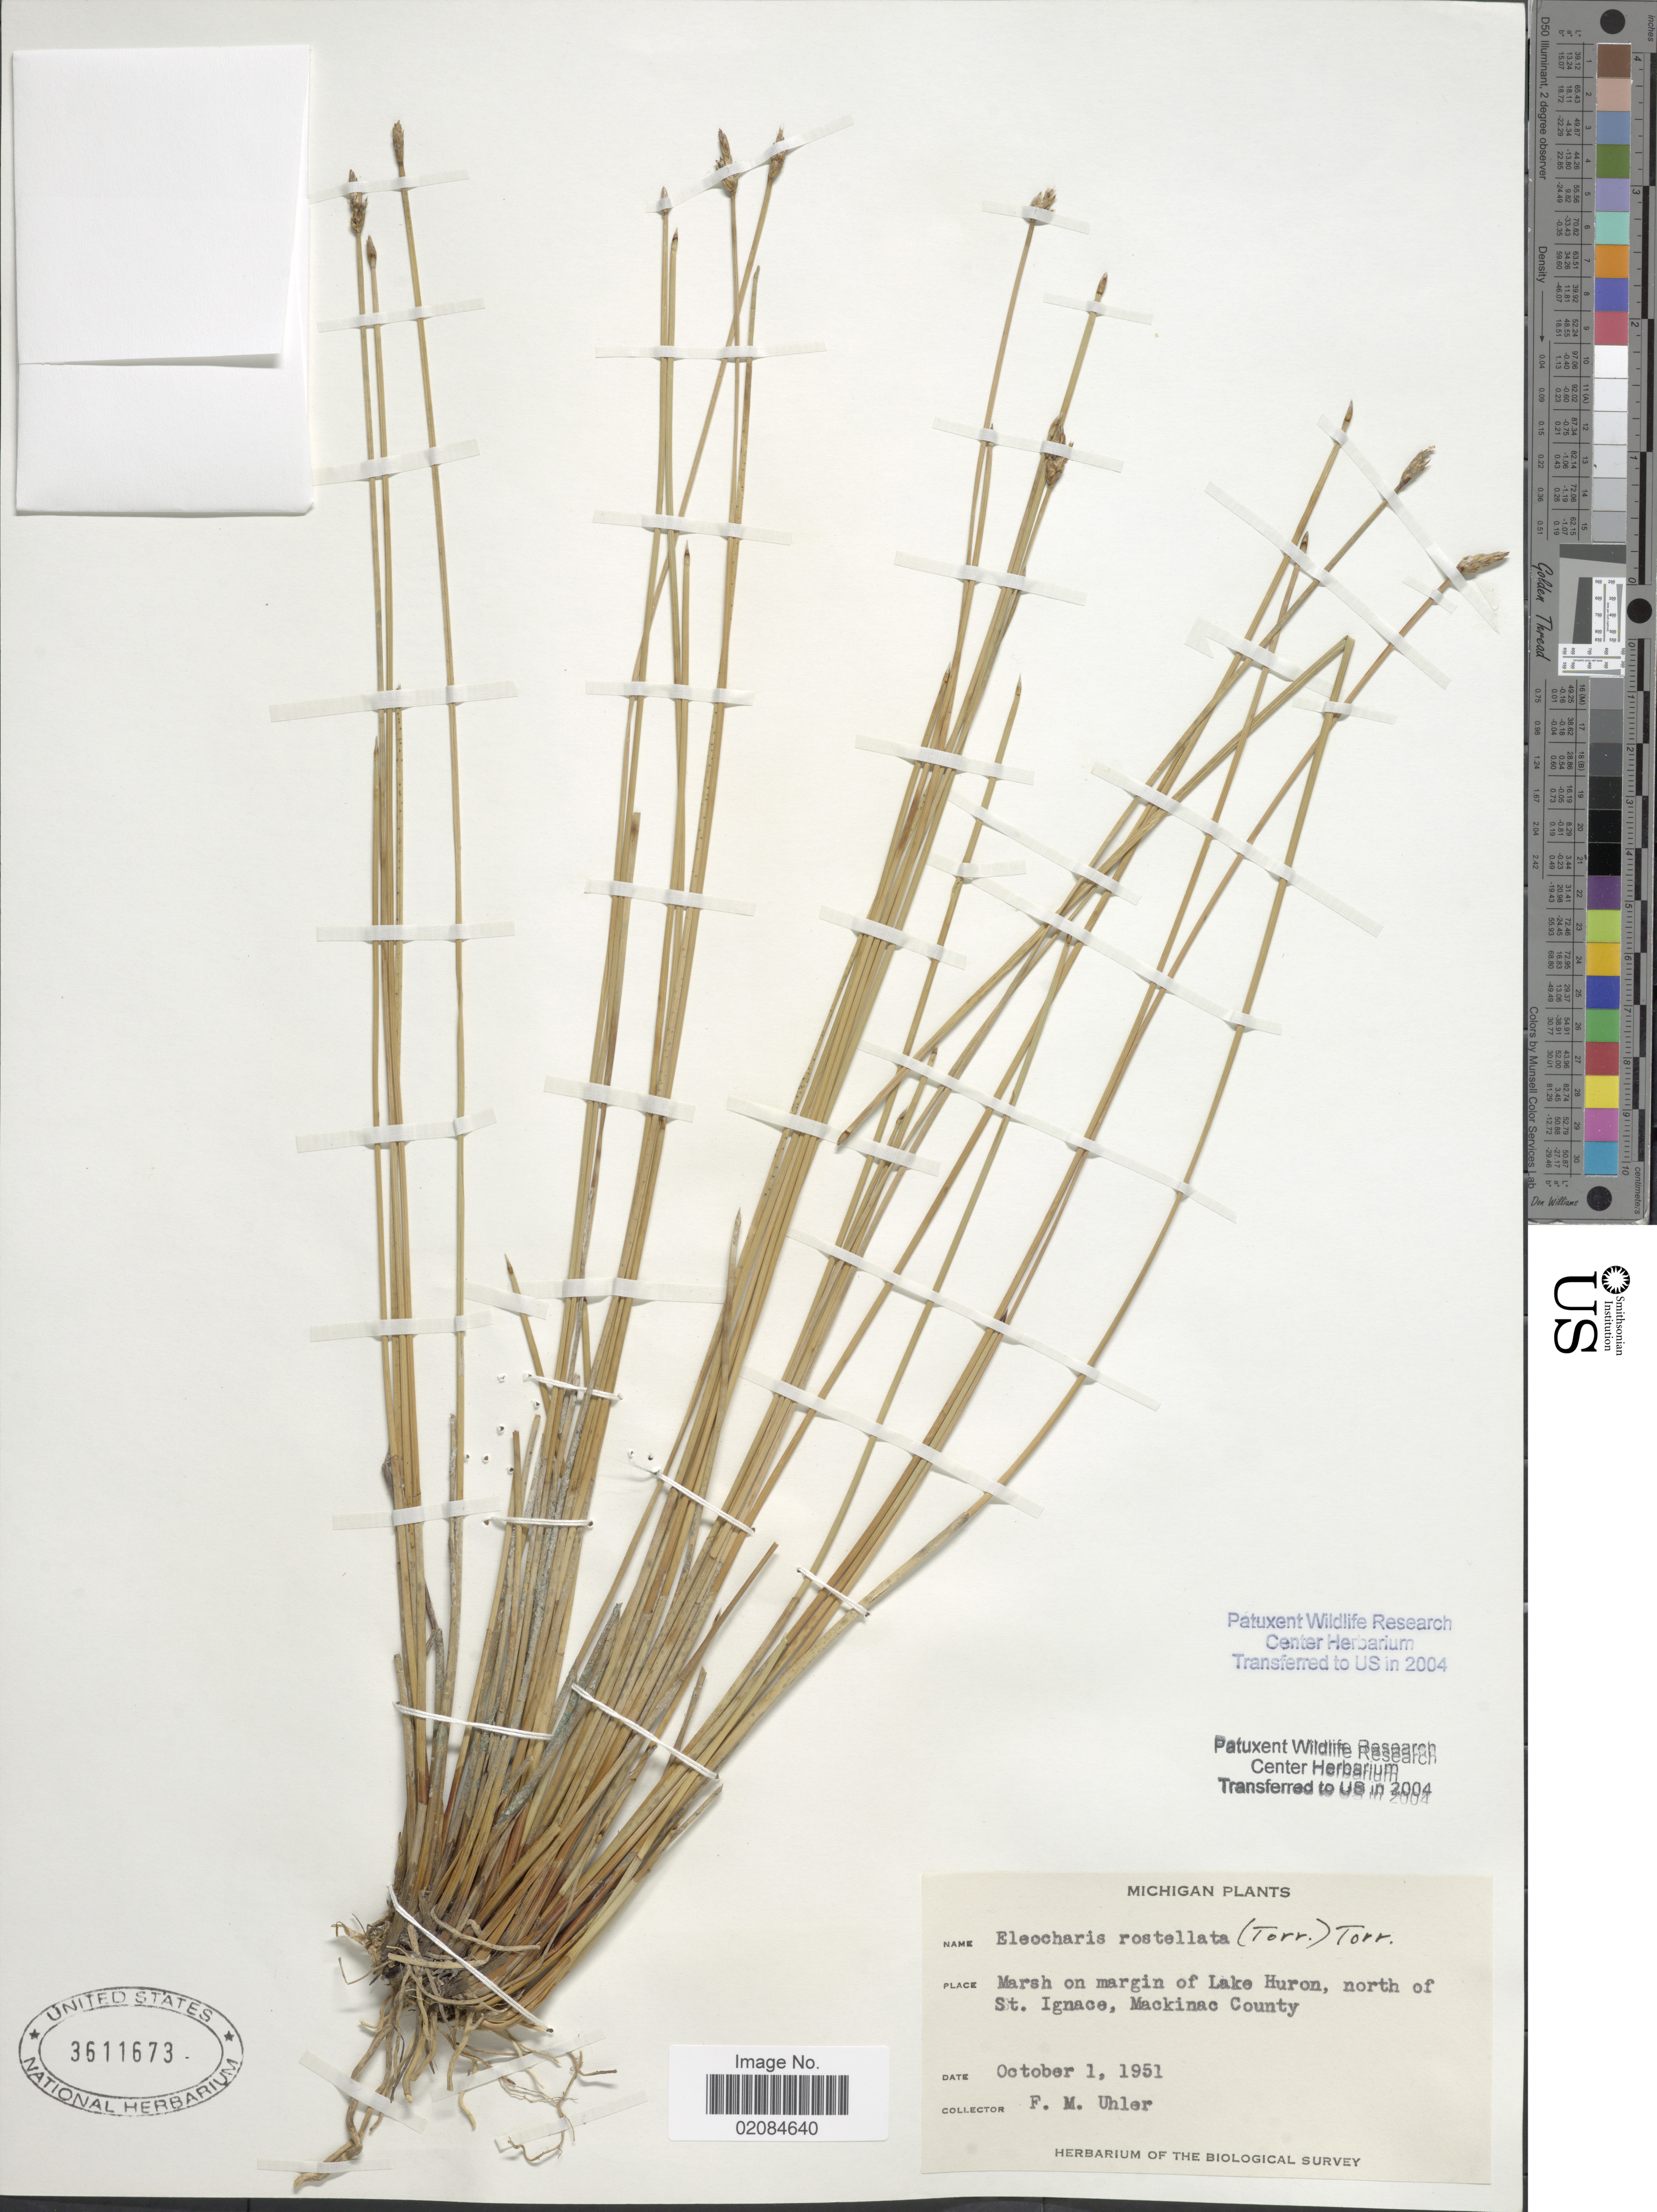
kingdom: Plantae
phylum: Tracheophyta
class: Liliopsida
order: Poales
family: Cyperaceae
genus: Eleocharis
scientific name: Eleocharis rostellata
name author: (Torr.) Torr.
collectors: F. M. Uhler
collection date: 1951-10-01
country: United States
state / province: Michigan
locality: Marsh on margin of Lake Huron, north of St. Ignace, Mackinac County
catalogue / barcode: US 3611673